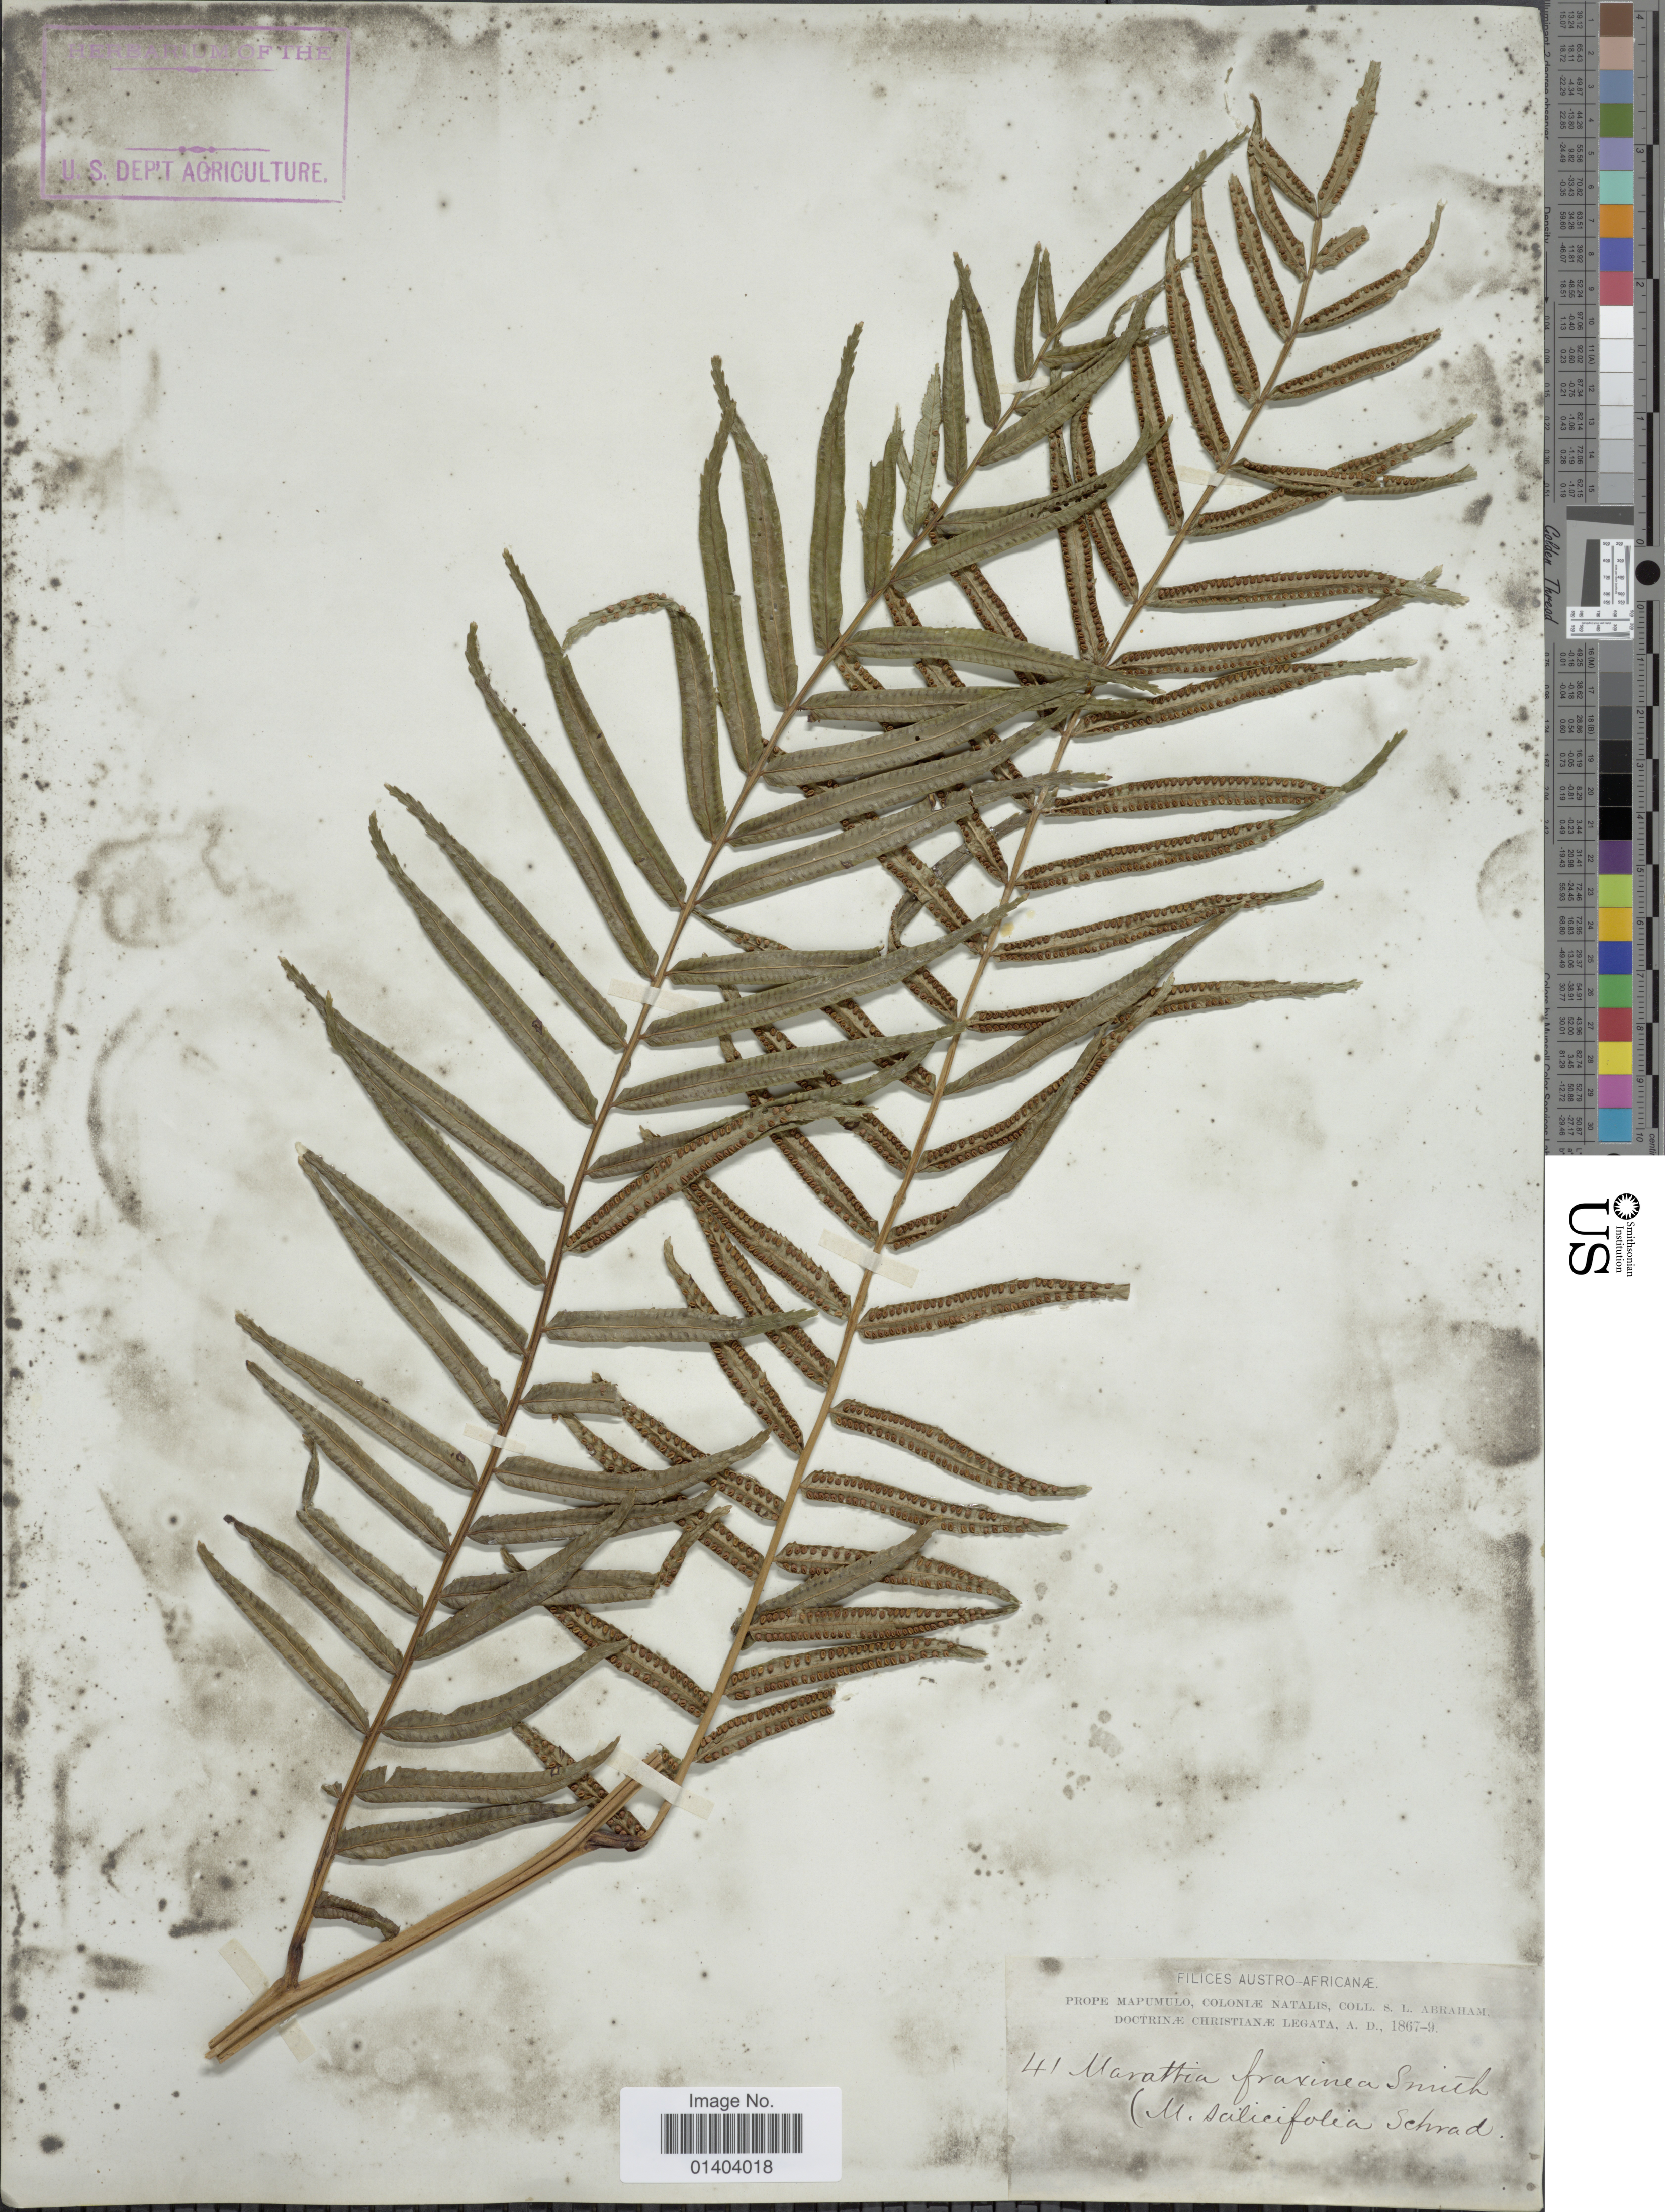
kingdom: Plantae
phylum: Tracheophyta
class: Polypodiopsida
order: Marattiales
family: Marattiaceae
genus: Ptisana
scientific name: Ptisana fraxinea var. salicifolia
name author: (Schrad.) Murdock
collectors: S. Abraham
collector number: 41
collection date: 1867/1869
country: South Africa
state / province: KwaZulu-Natal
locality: Prope Mapumulo, Coloniæ natalis